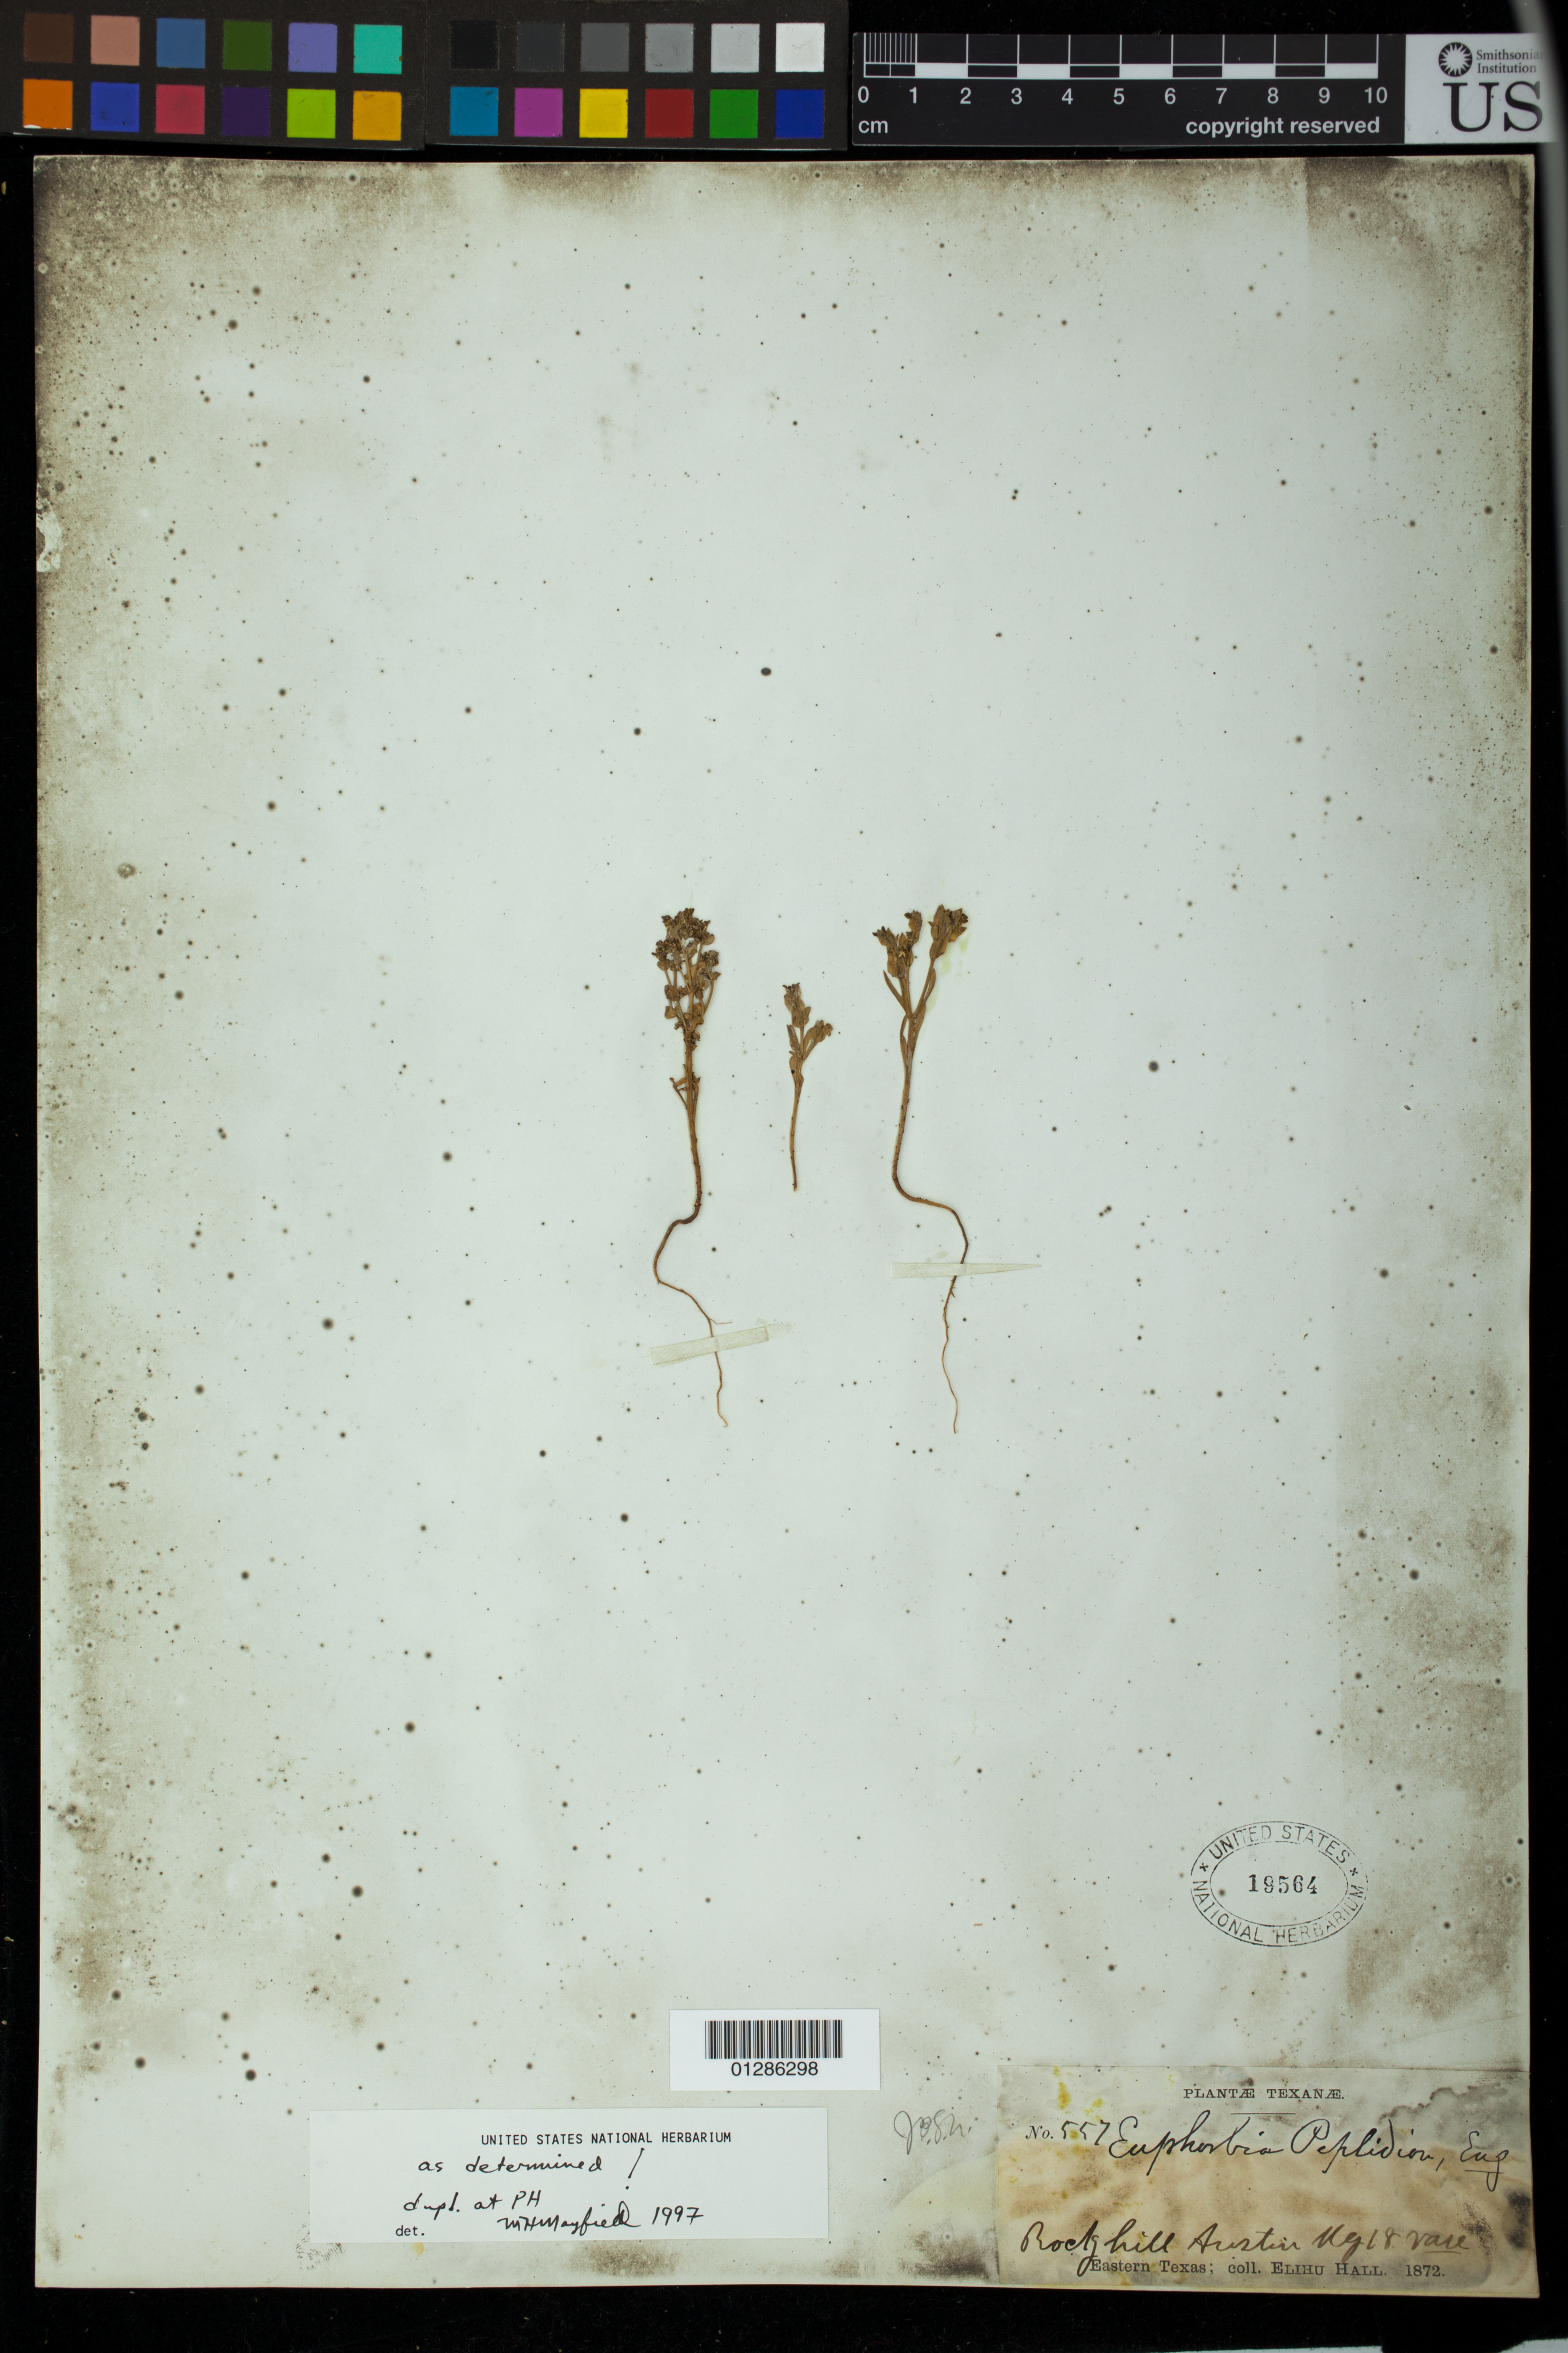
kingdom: Plantae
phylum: Tracheophyta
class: Magnoliopsida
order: Malpighiales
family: Euphorbiaceae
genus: Euphorbia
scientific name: Euphorbia peplidion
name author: Engelm. in Emory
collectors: E. Hall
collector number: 557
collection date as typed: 1872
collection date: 1872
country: United States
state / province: Texas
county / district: Travis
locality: Austin.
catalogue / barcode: US 19564